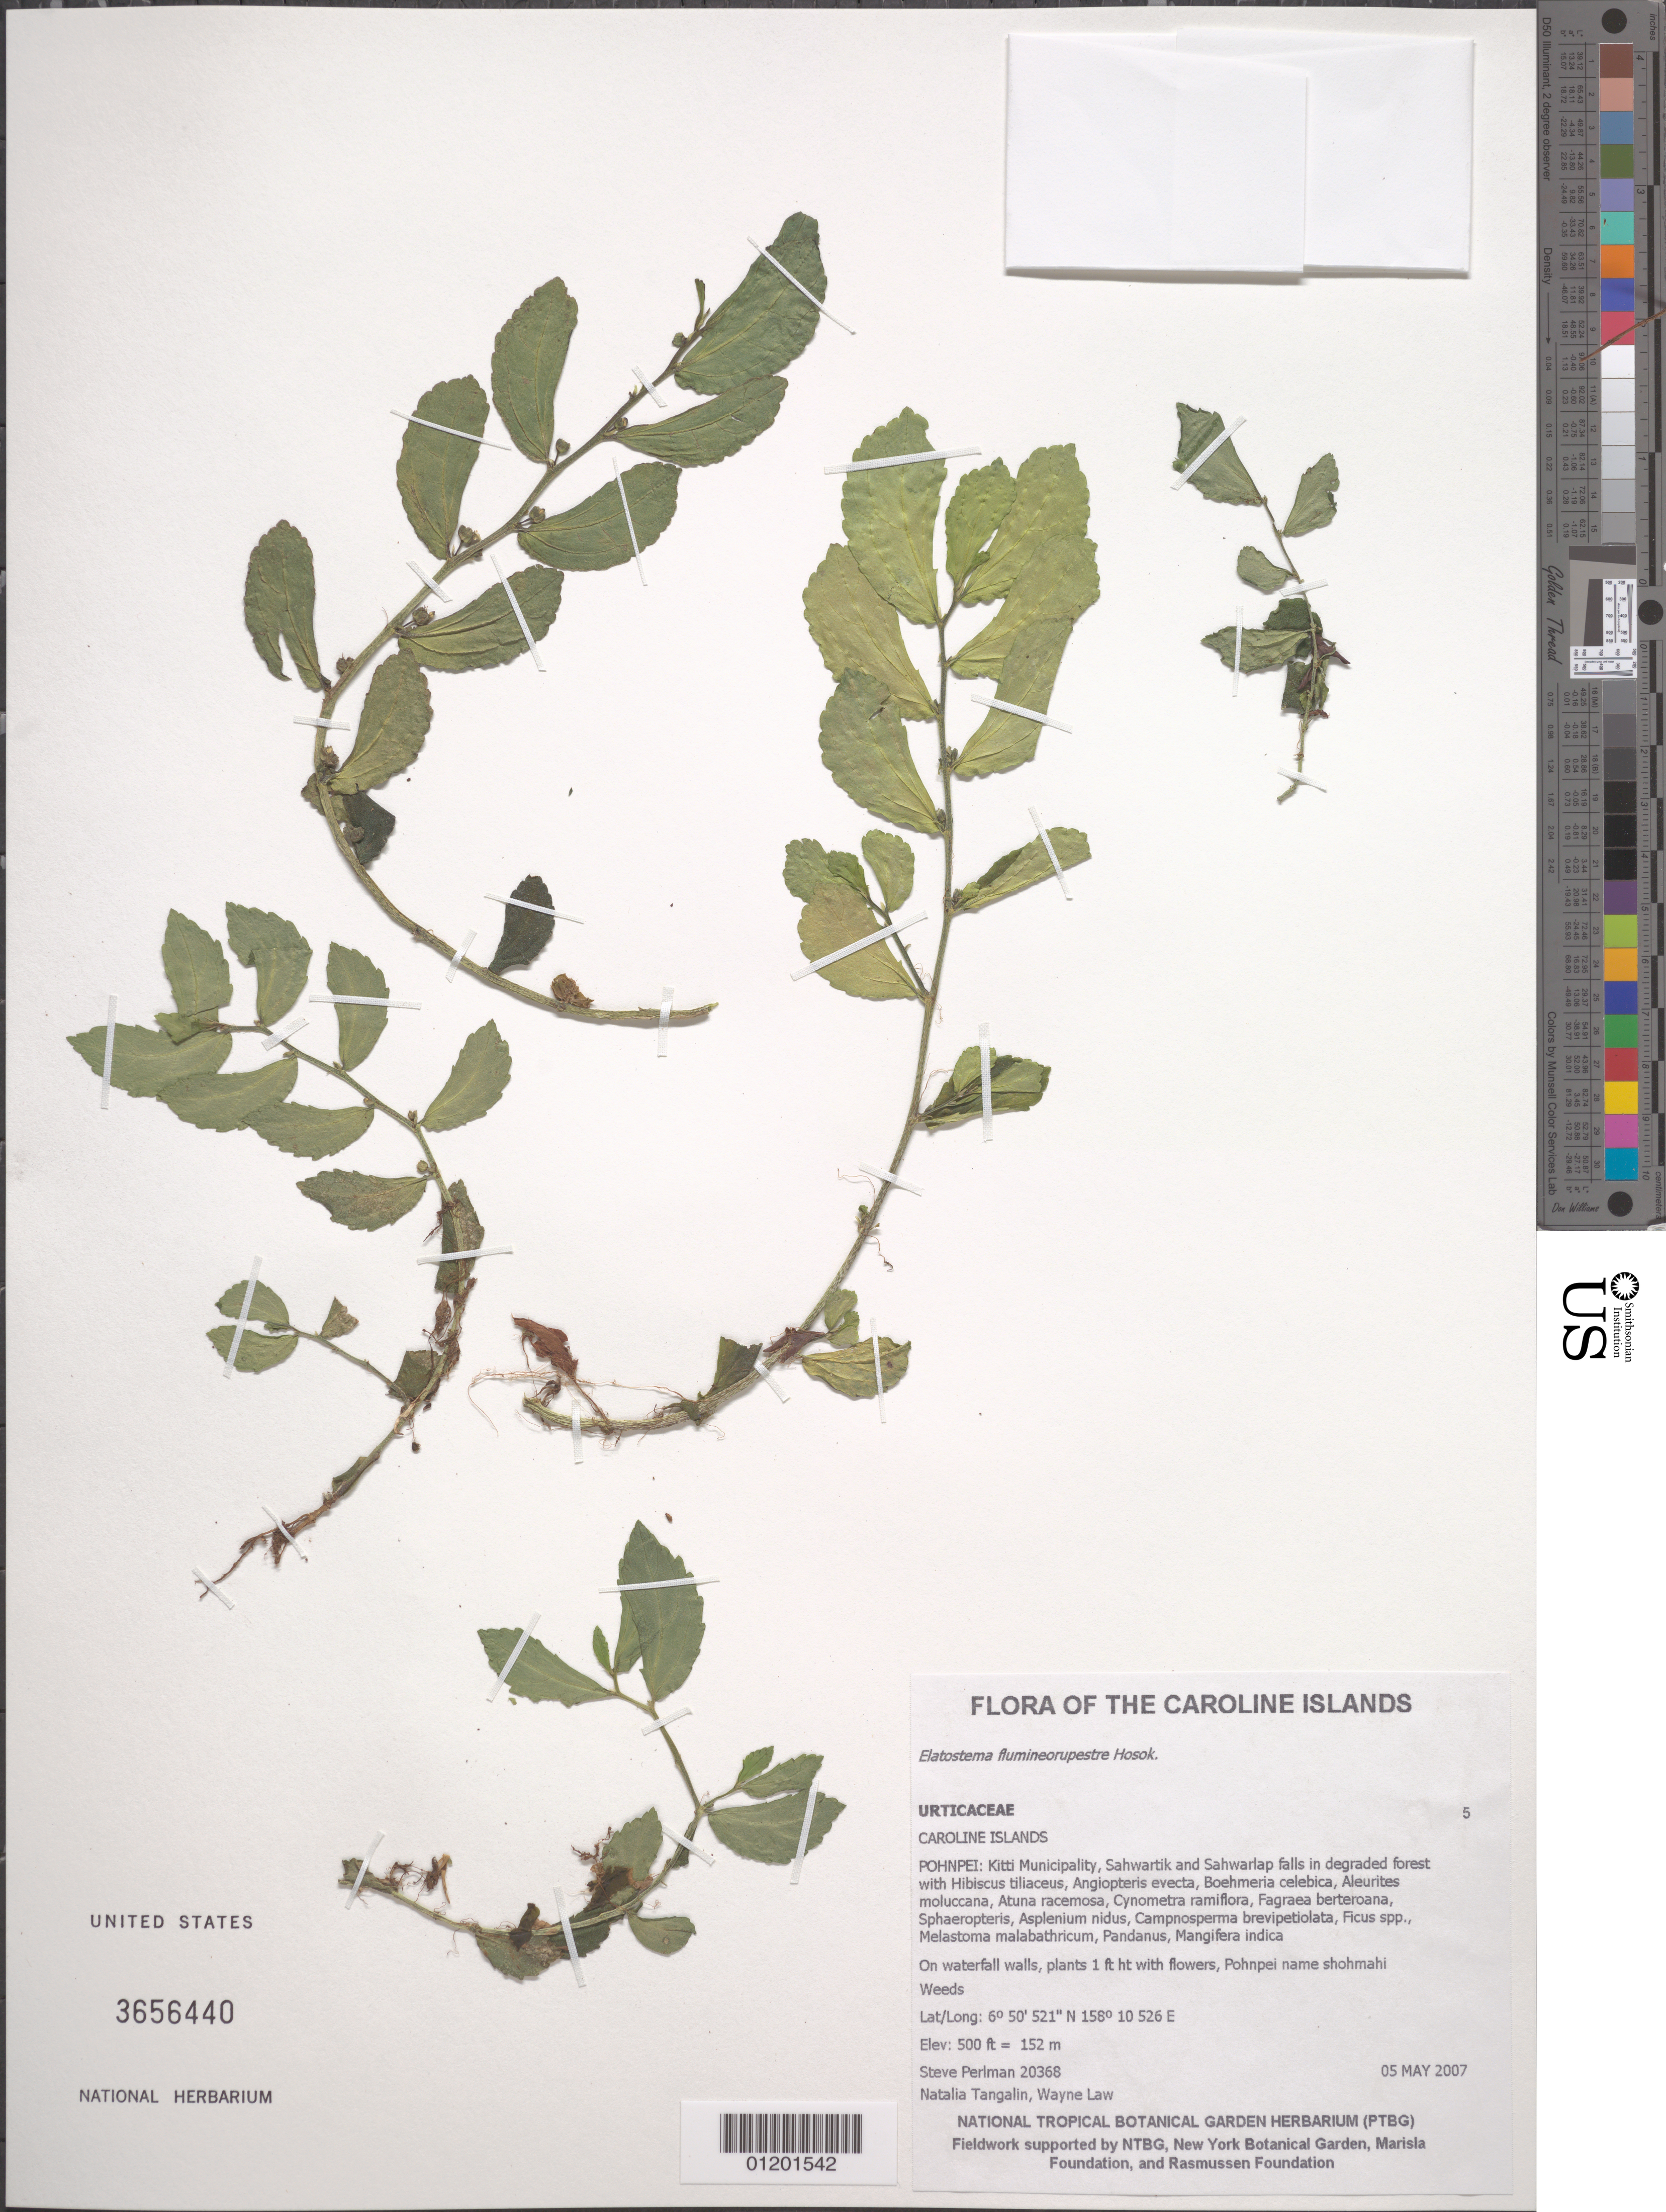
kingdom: Plantae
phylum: Tracheophyta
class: Magnoliopsida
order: Rosales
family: Urticaceae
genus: Elatostema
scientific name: Elatostema flumineo-rupestre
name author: Hosok.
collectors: S. P. Perlman, N. Tangalin & W. Law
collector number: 20368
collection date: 2007-05-05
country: Micronesia, Federated States of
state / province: Pohnpei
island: Pohnpei [Ponape]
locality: Kitti Municipality, Sahwartik and Sahwarlap Falls.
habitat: Degraded forest.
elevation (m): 152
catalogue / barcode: US 3656440